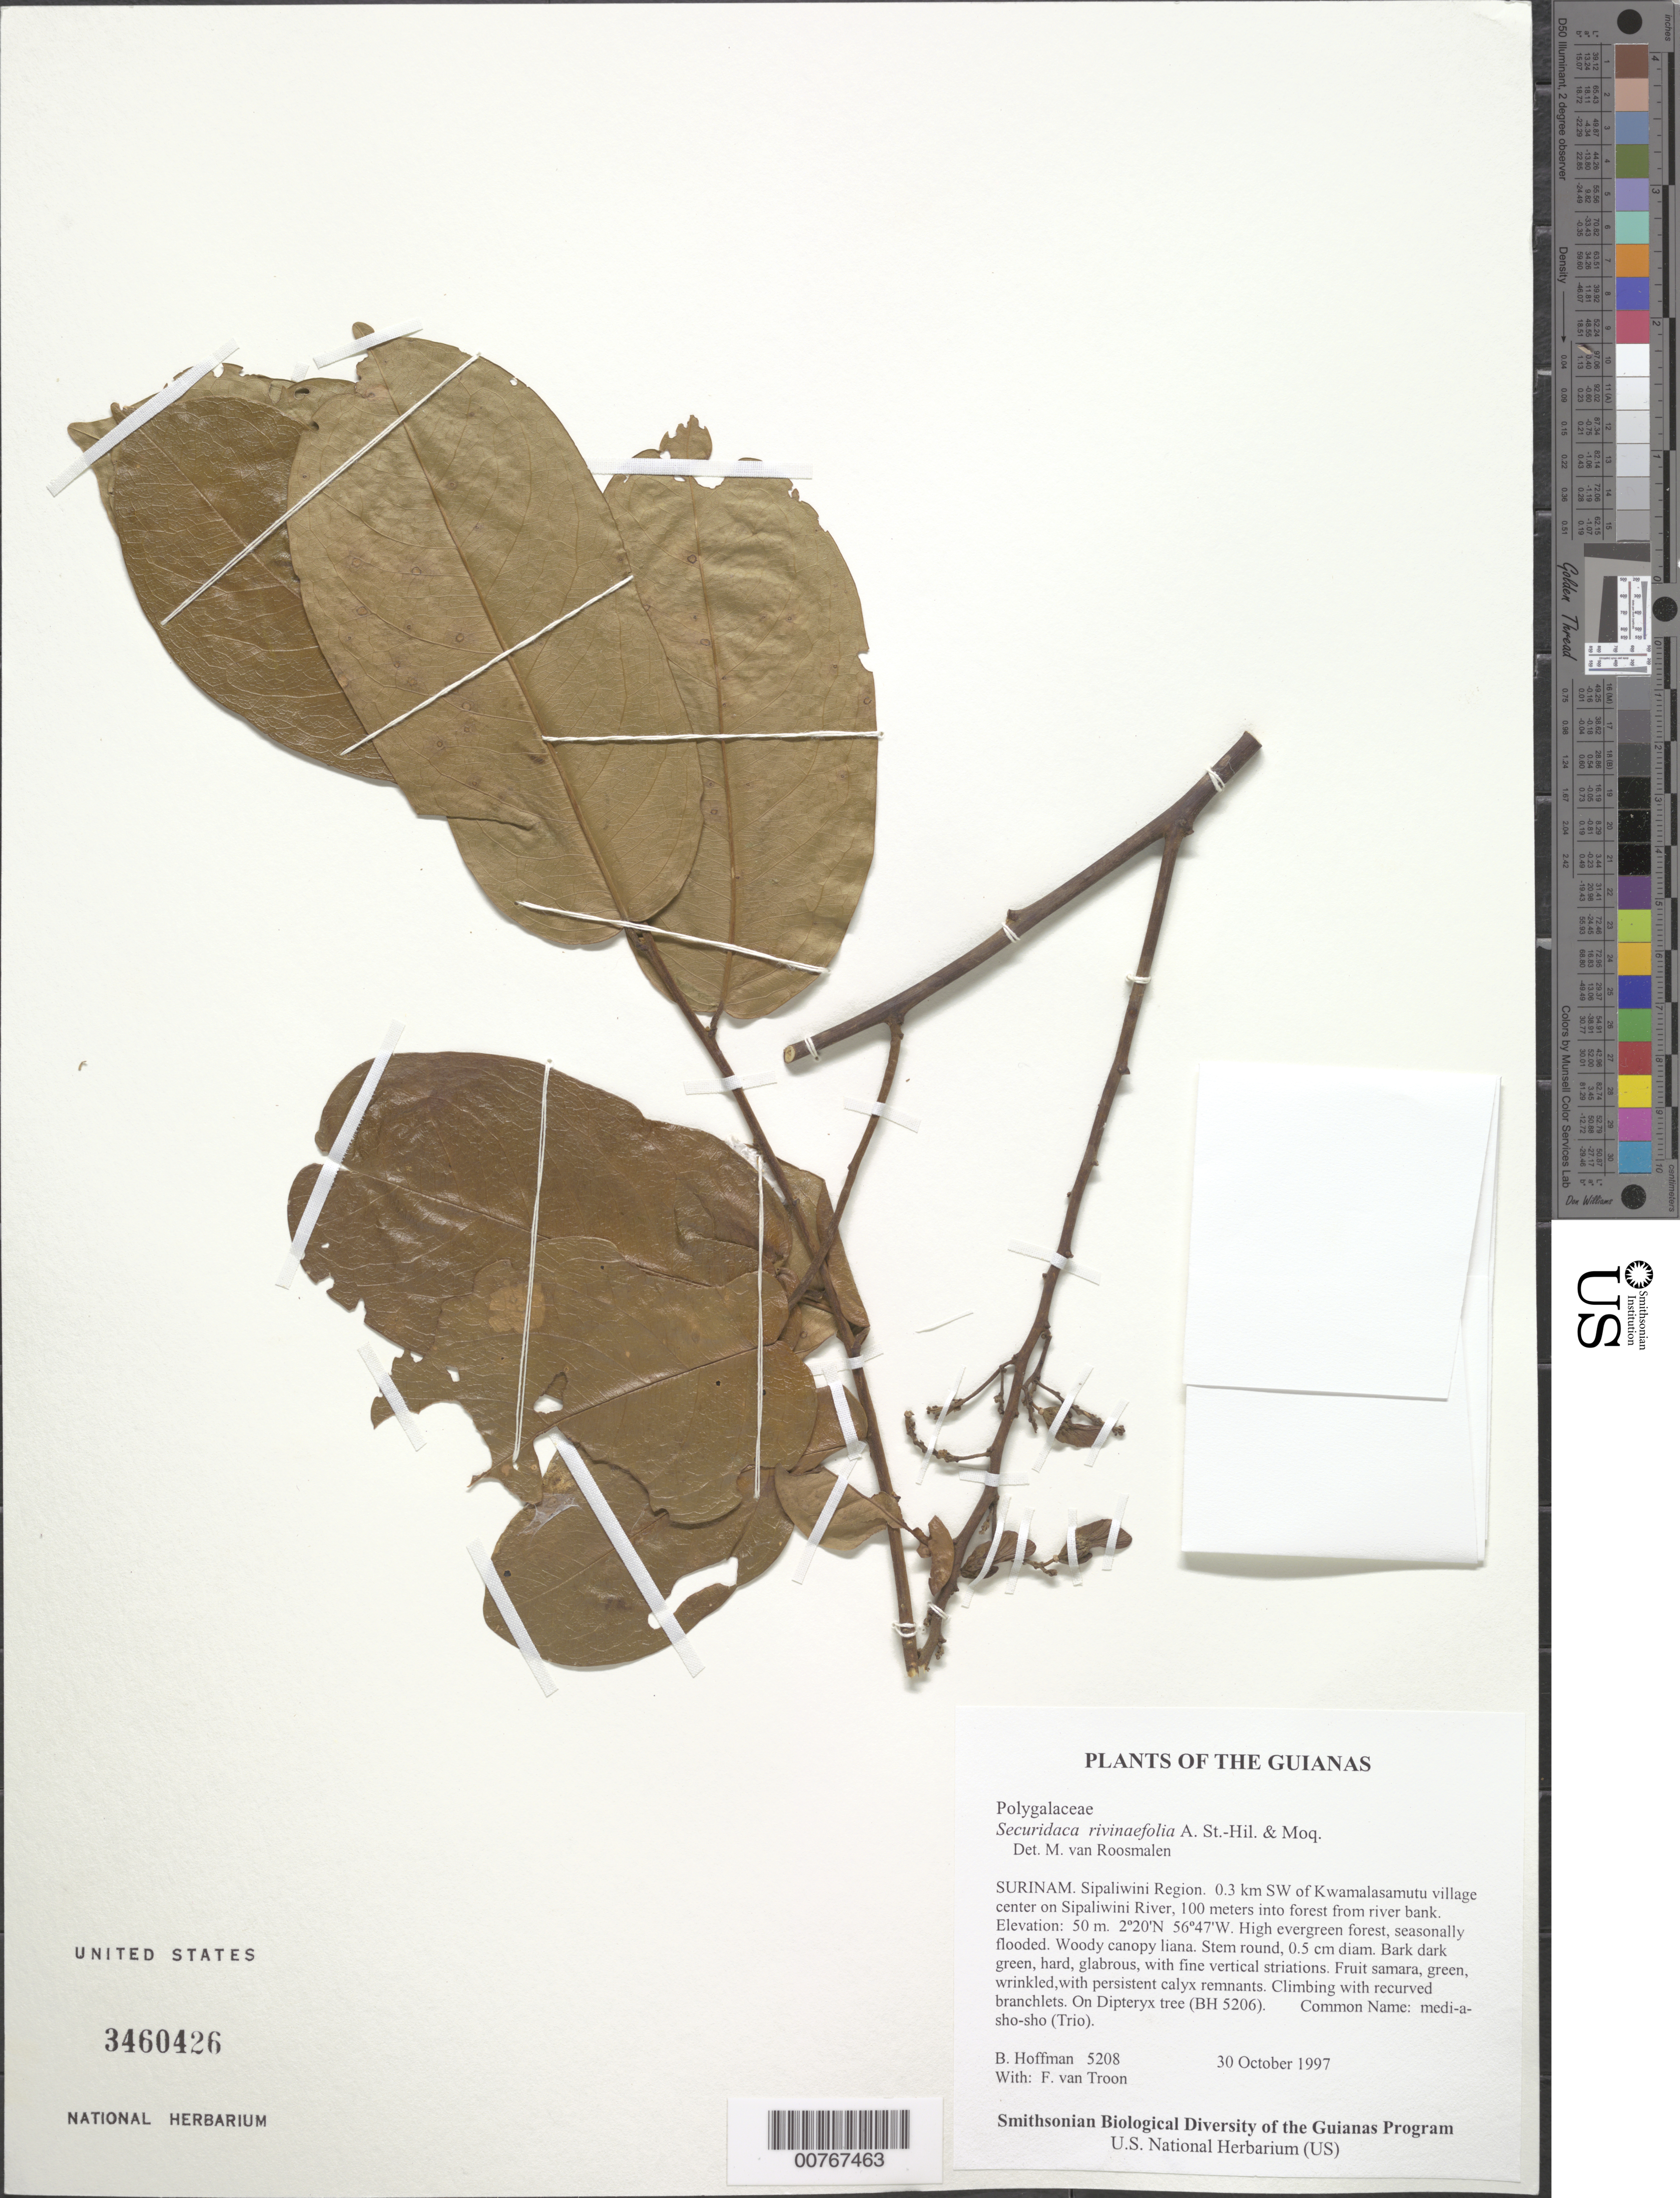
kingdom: Plantae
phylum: Tracheophyta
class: Magnoliopsida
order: Fabales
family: Polygalaceae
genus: Securidaca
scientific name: Securidaca rivinifolia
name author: A. St.-Hil. & Moq.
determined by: Roosmalen, M. van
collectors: B. Hoffman & F. Troon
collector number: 5208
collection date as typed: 30 October 1997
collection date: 1997-10-30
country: Suriname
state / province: Sipaliwini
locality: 0.3 km SW of Kwamalasamutu village center on Sipaliwini River, 100 meters into forest from river bank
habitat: High evergreen forest, seasonally flooded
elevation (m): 50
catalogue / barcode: US 3460426